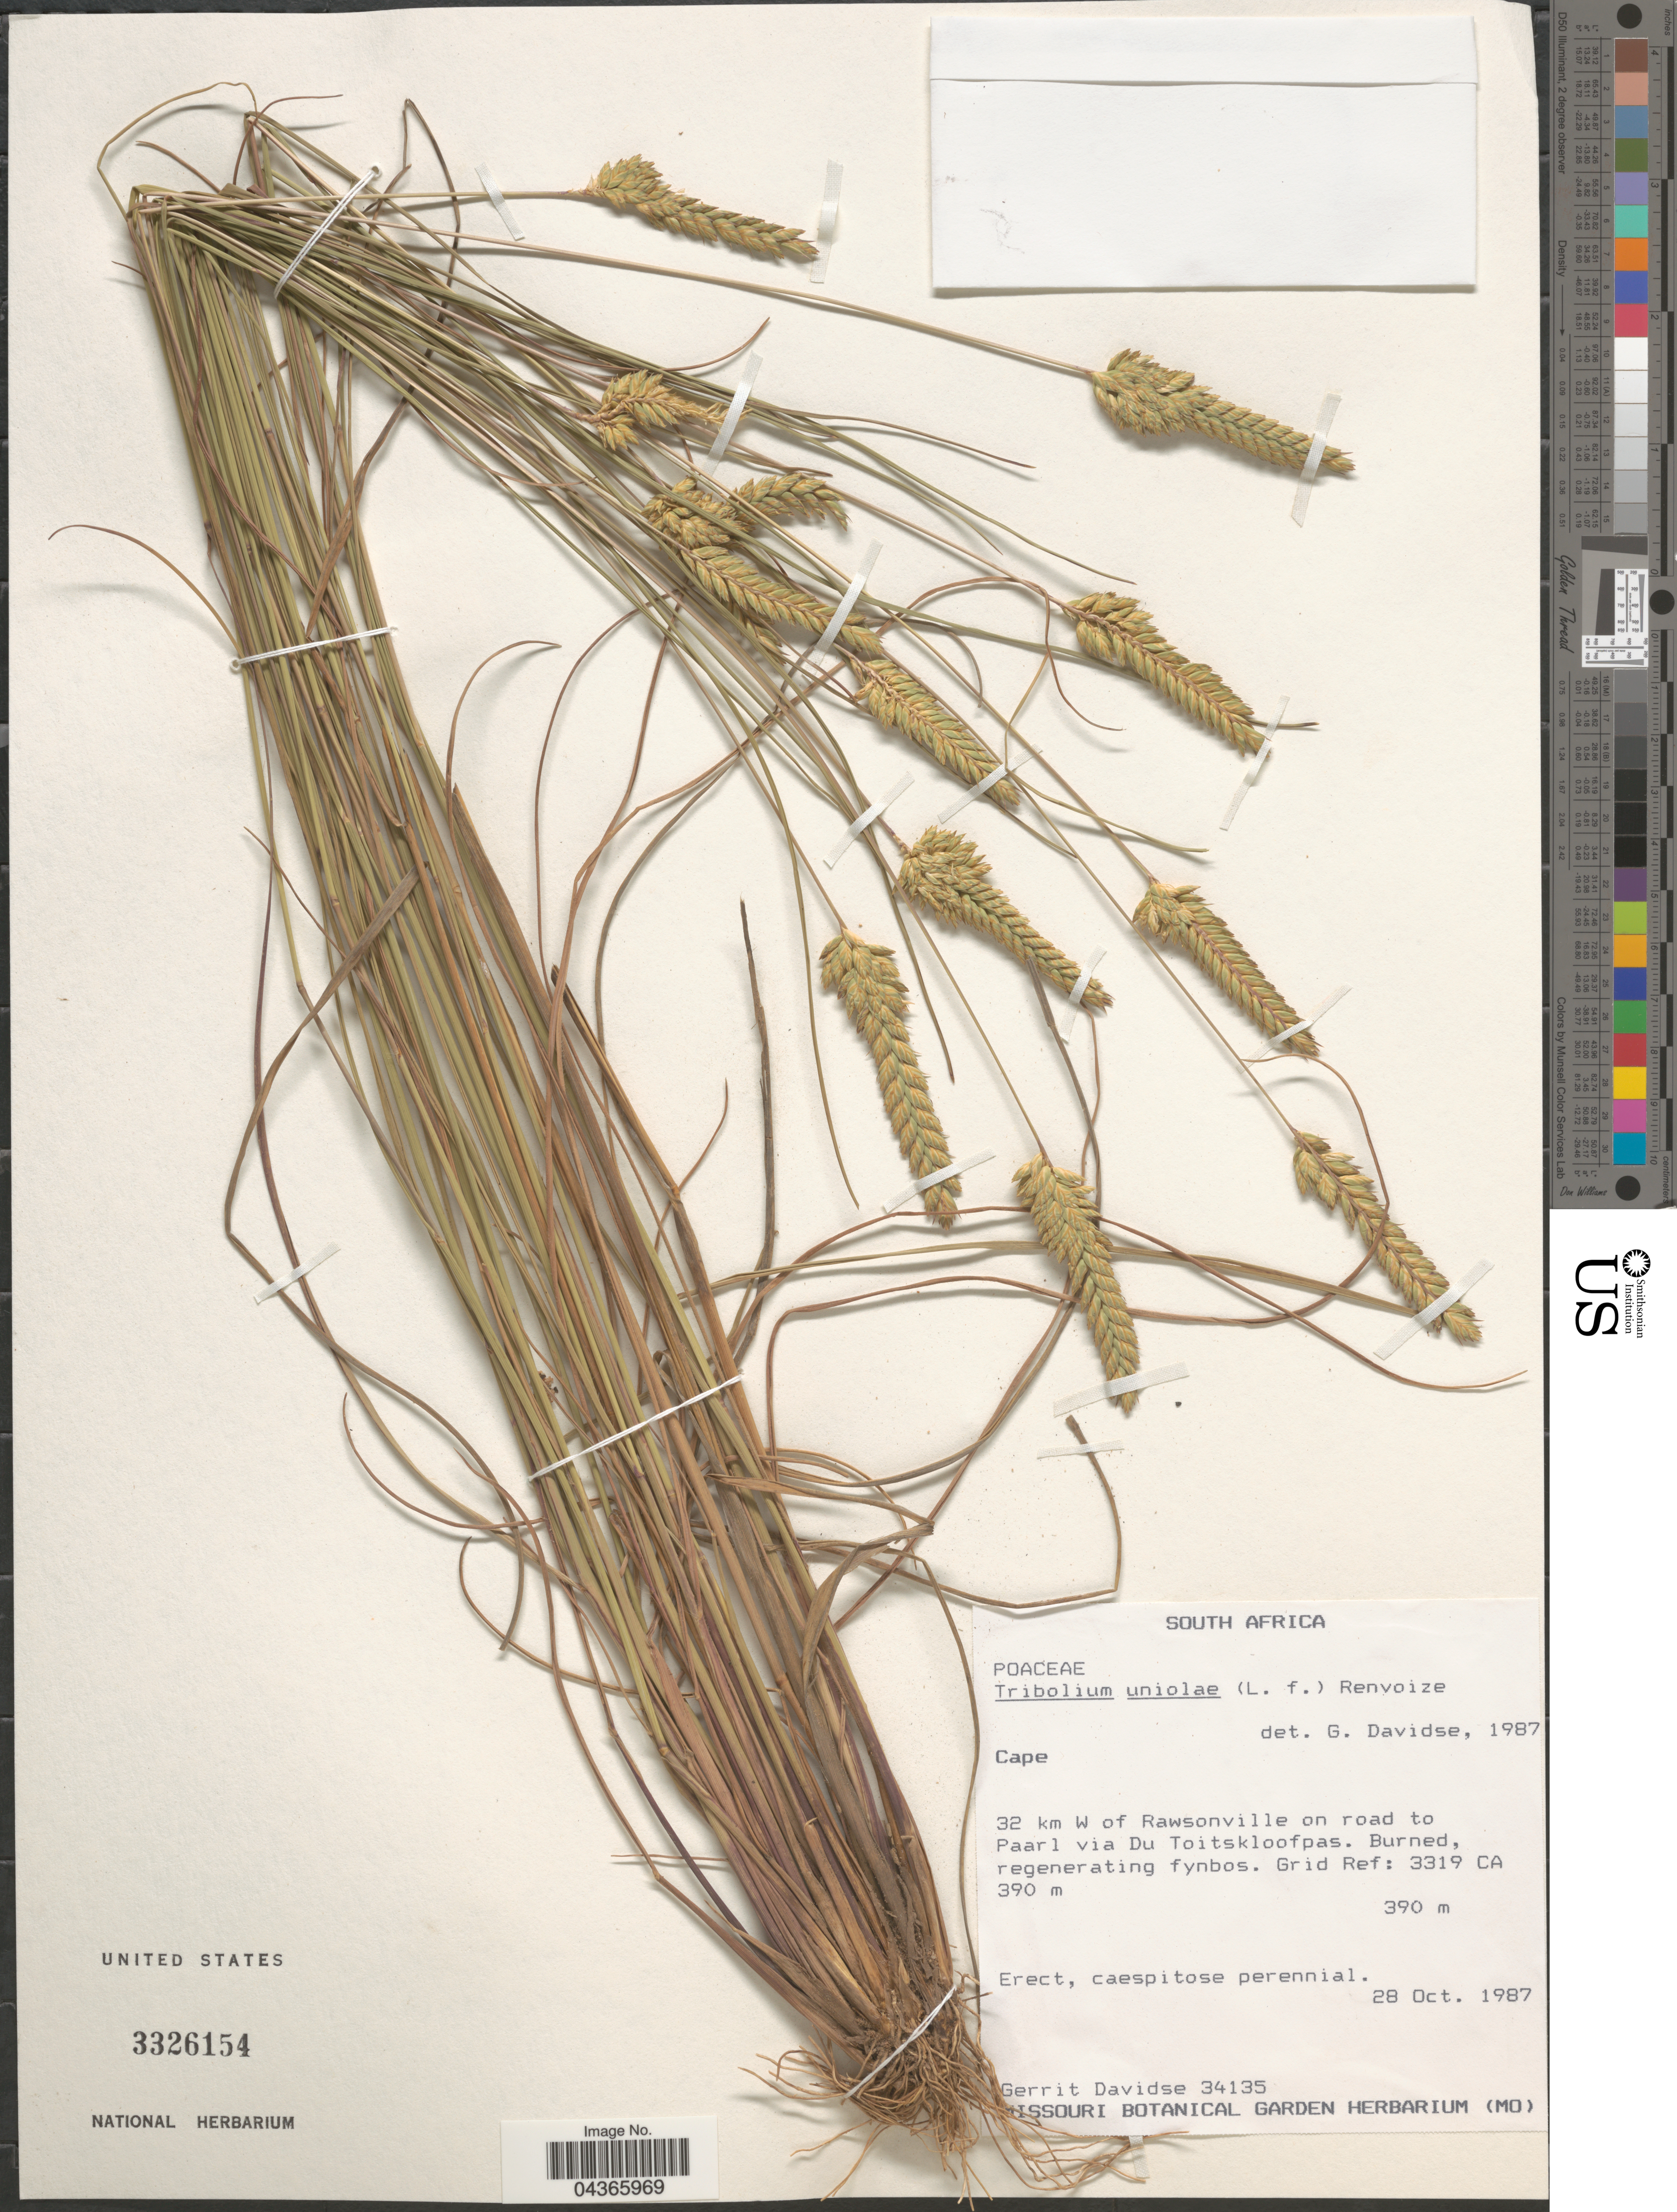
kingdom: Plantae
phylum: Tracheophyta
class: Liliopsida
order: Poales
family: Poaceae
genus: Tribolium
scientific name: Tribolium uniolae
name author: (L. f.) Renvoize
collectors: G. Davidse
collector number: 34135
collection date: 1987-10-28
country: South Africa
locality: Cape. 32 km W of Rawsonville on road to Paarl via Du Toitskloofpas. Grid Ref: 3319 CA.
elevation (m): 390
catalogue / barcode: US 3326154